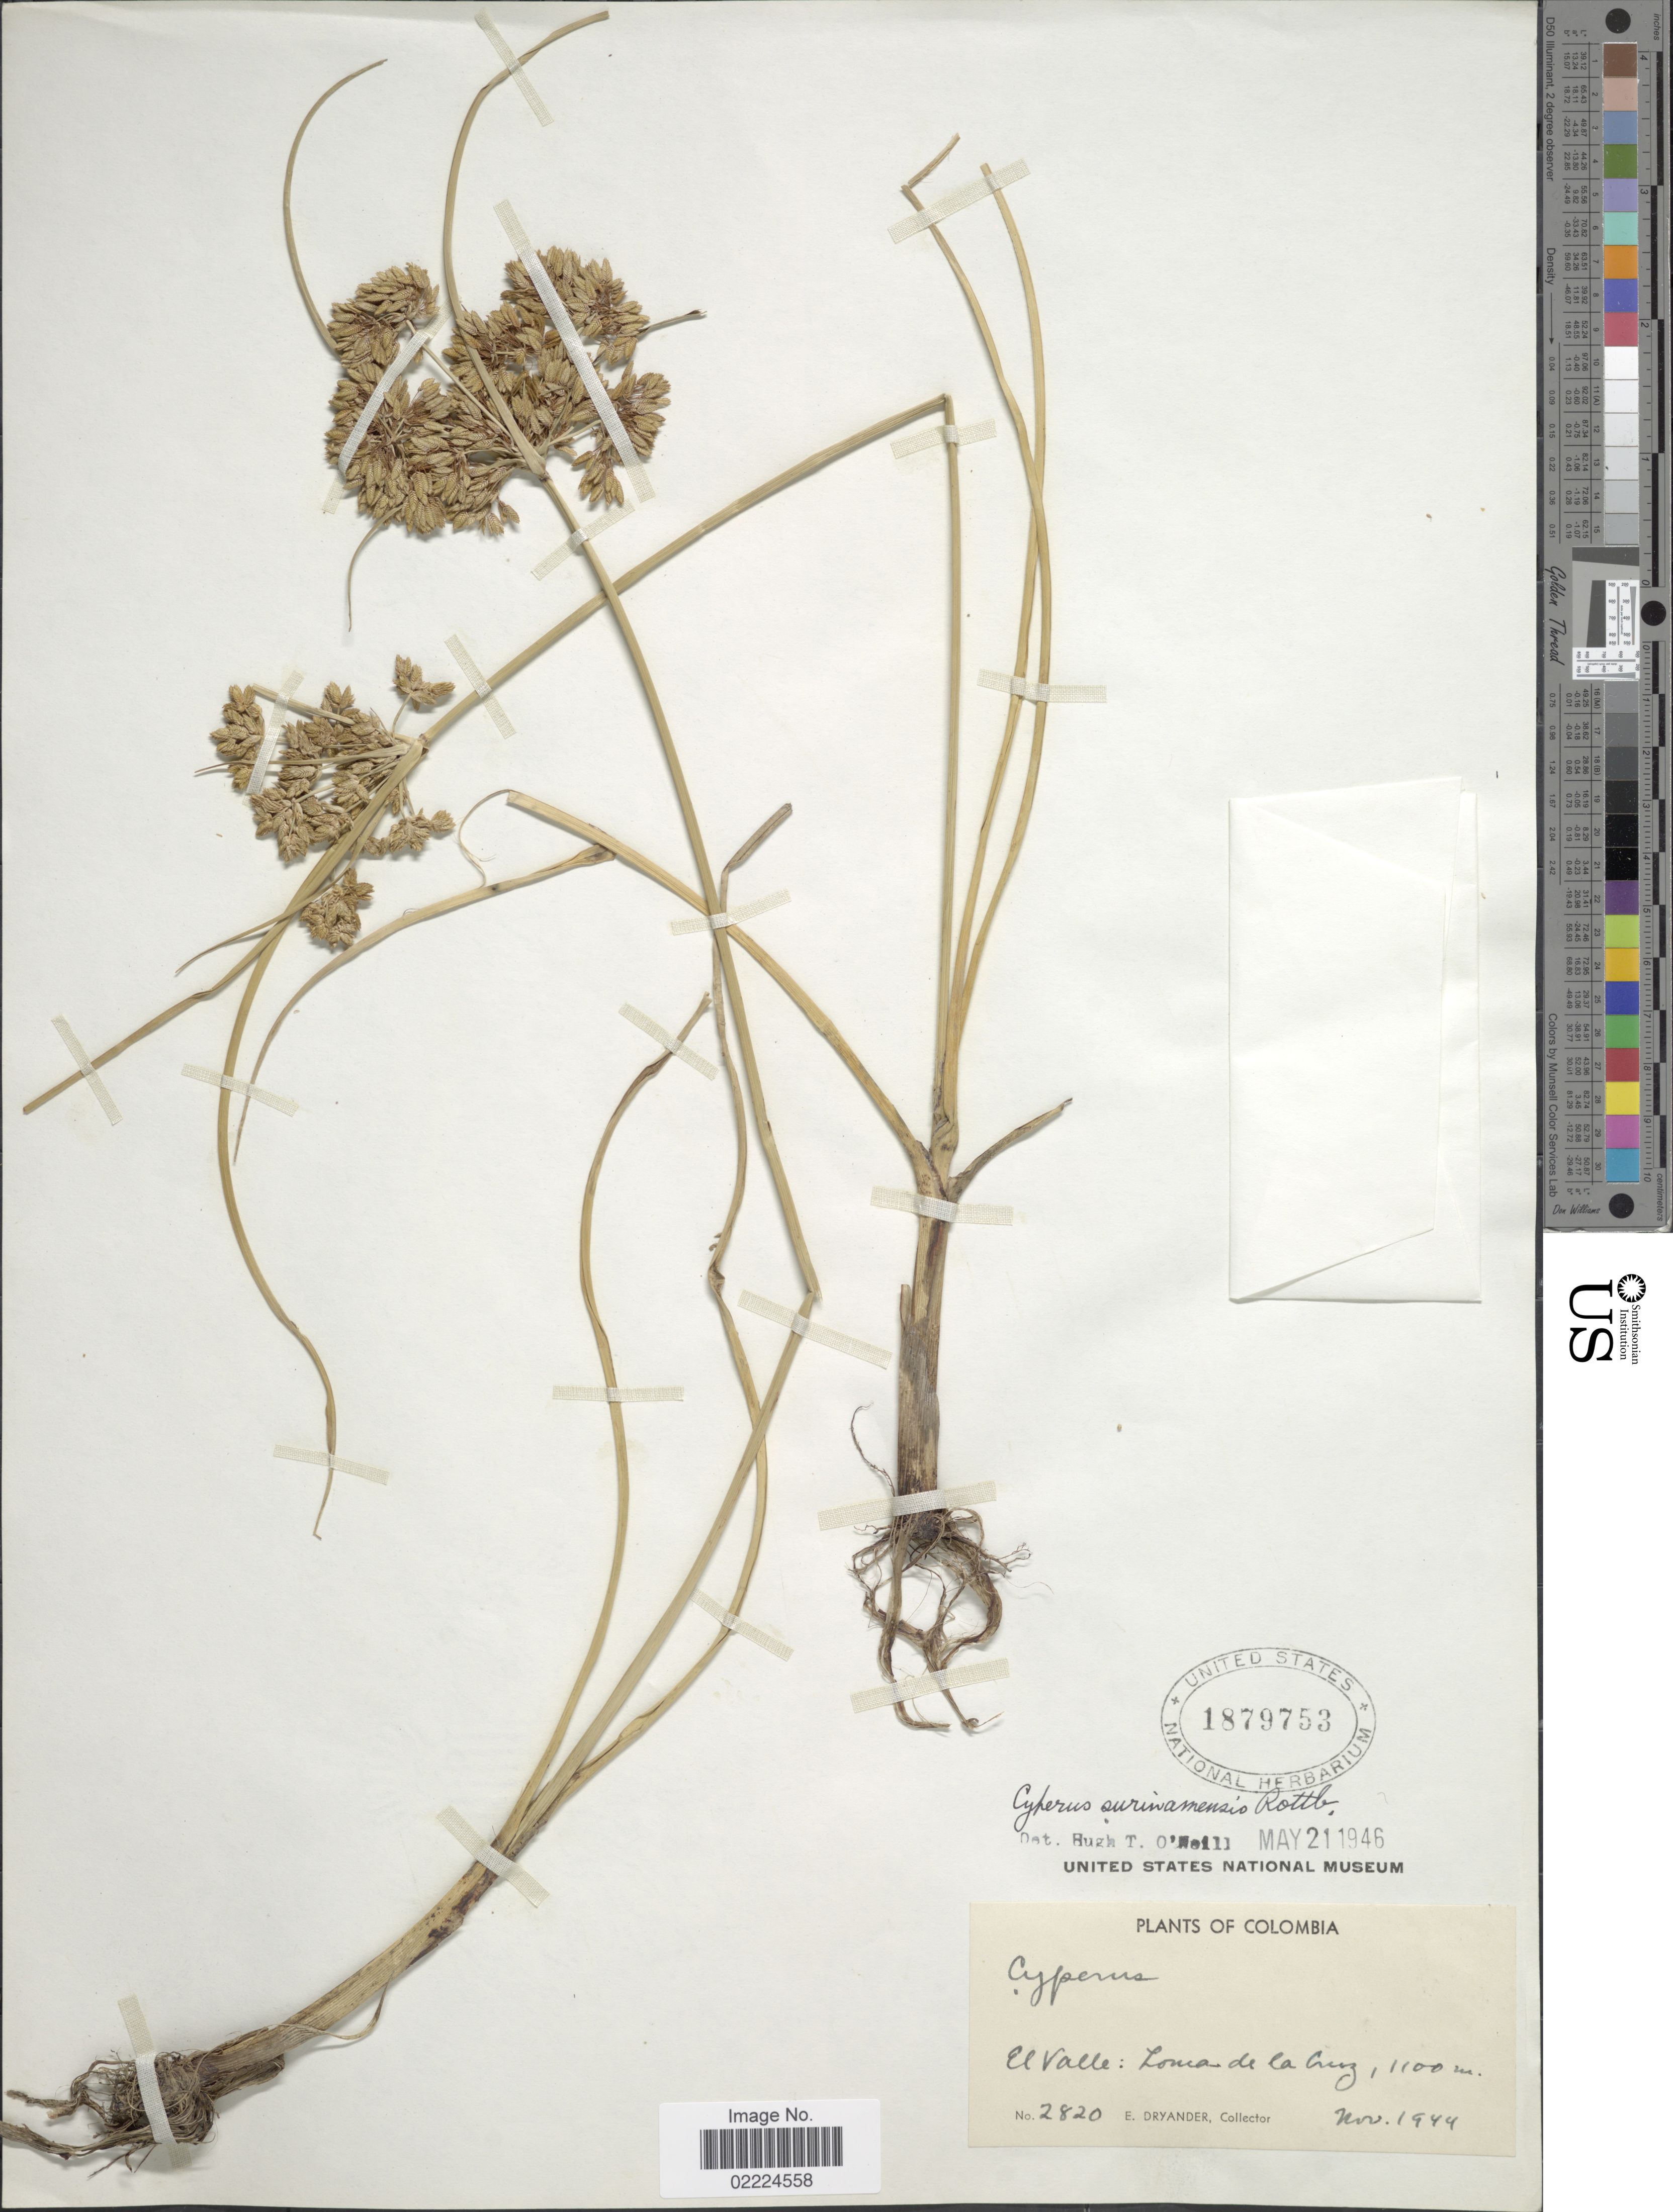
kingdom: Plantae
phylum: Tracheophyta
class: Liliopsida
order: Poales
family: Cyperaceae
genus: Cyperus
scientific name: Cyperus surinamensis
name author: Rottb.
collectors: E. Dryander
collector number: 2820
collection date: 1944-11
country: Colombia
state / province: Valle del Cauca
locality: El Valle: Loma de la Cruz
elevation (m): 1100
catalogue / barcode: US 1879753